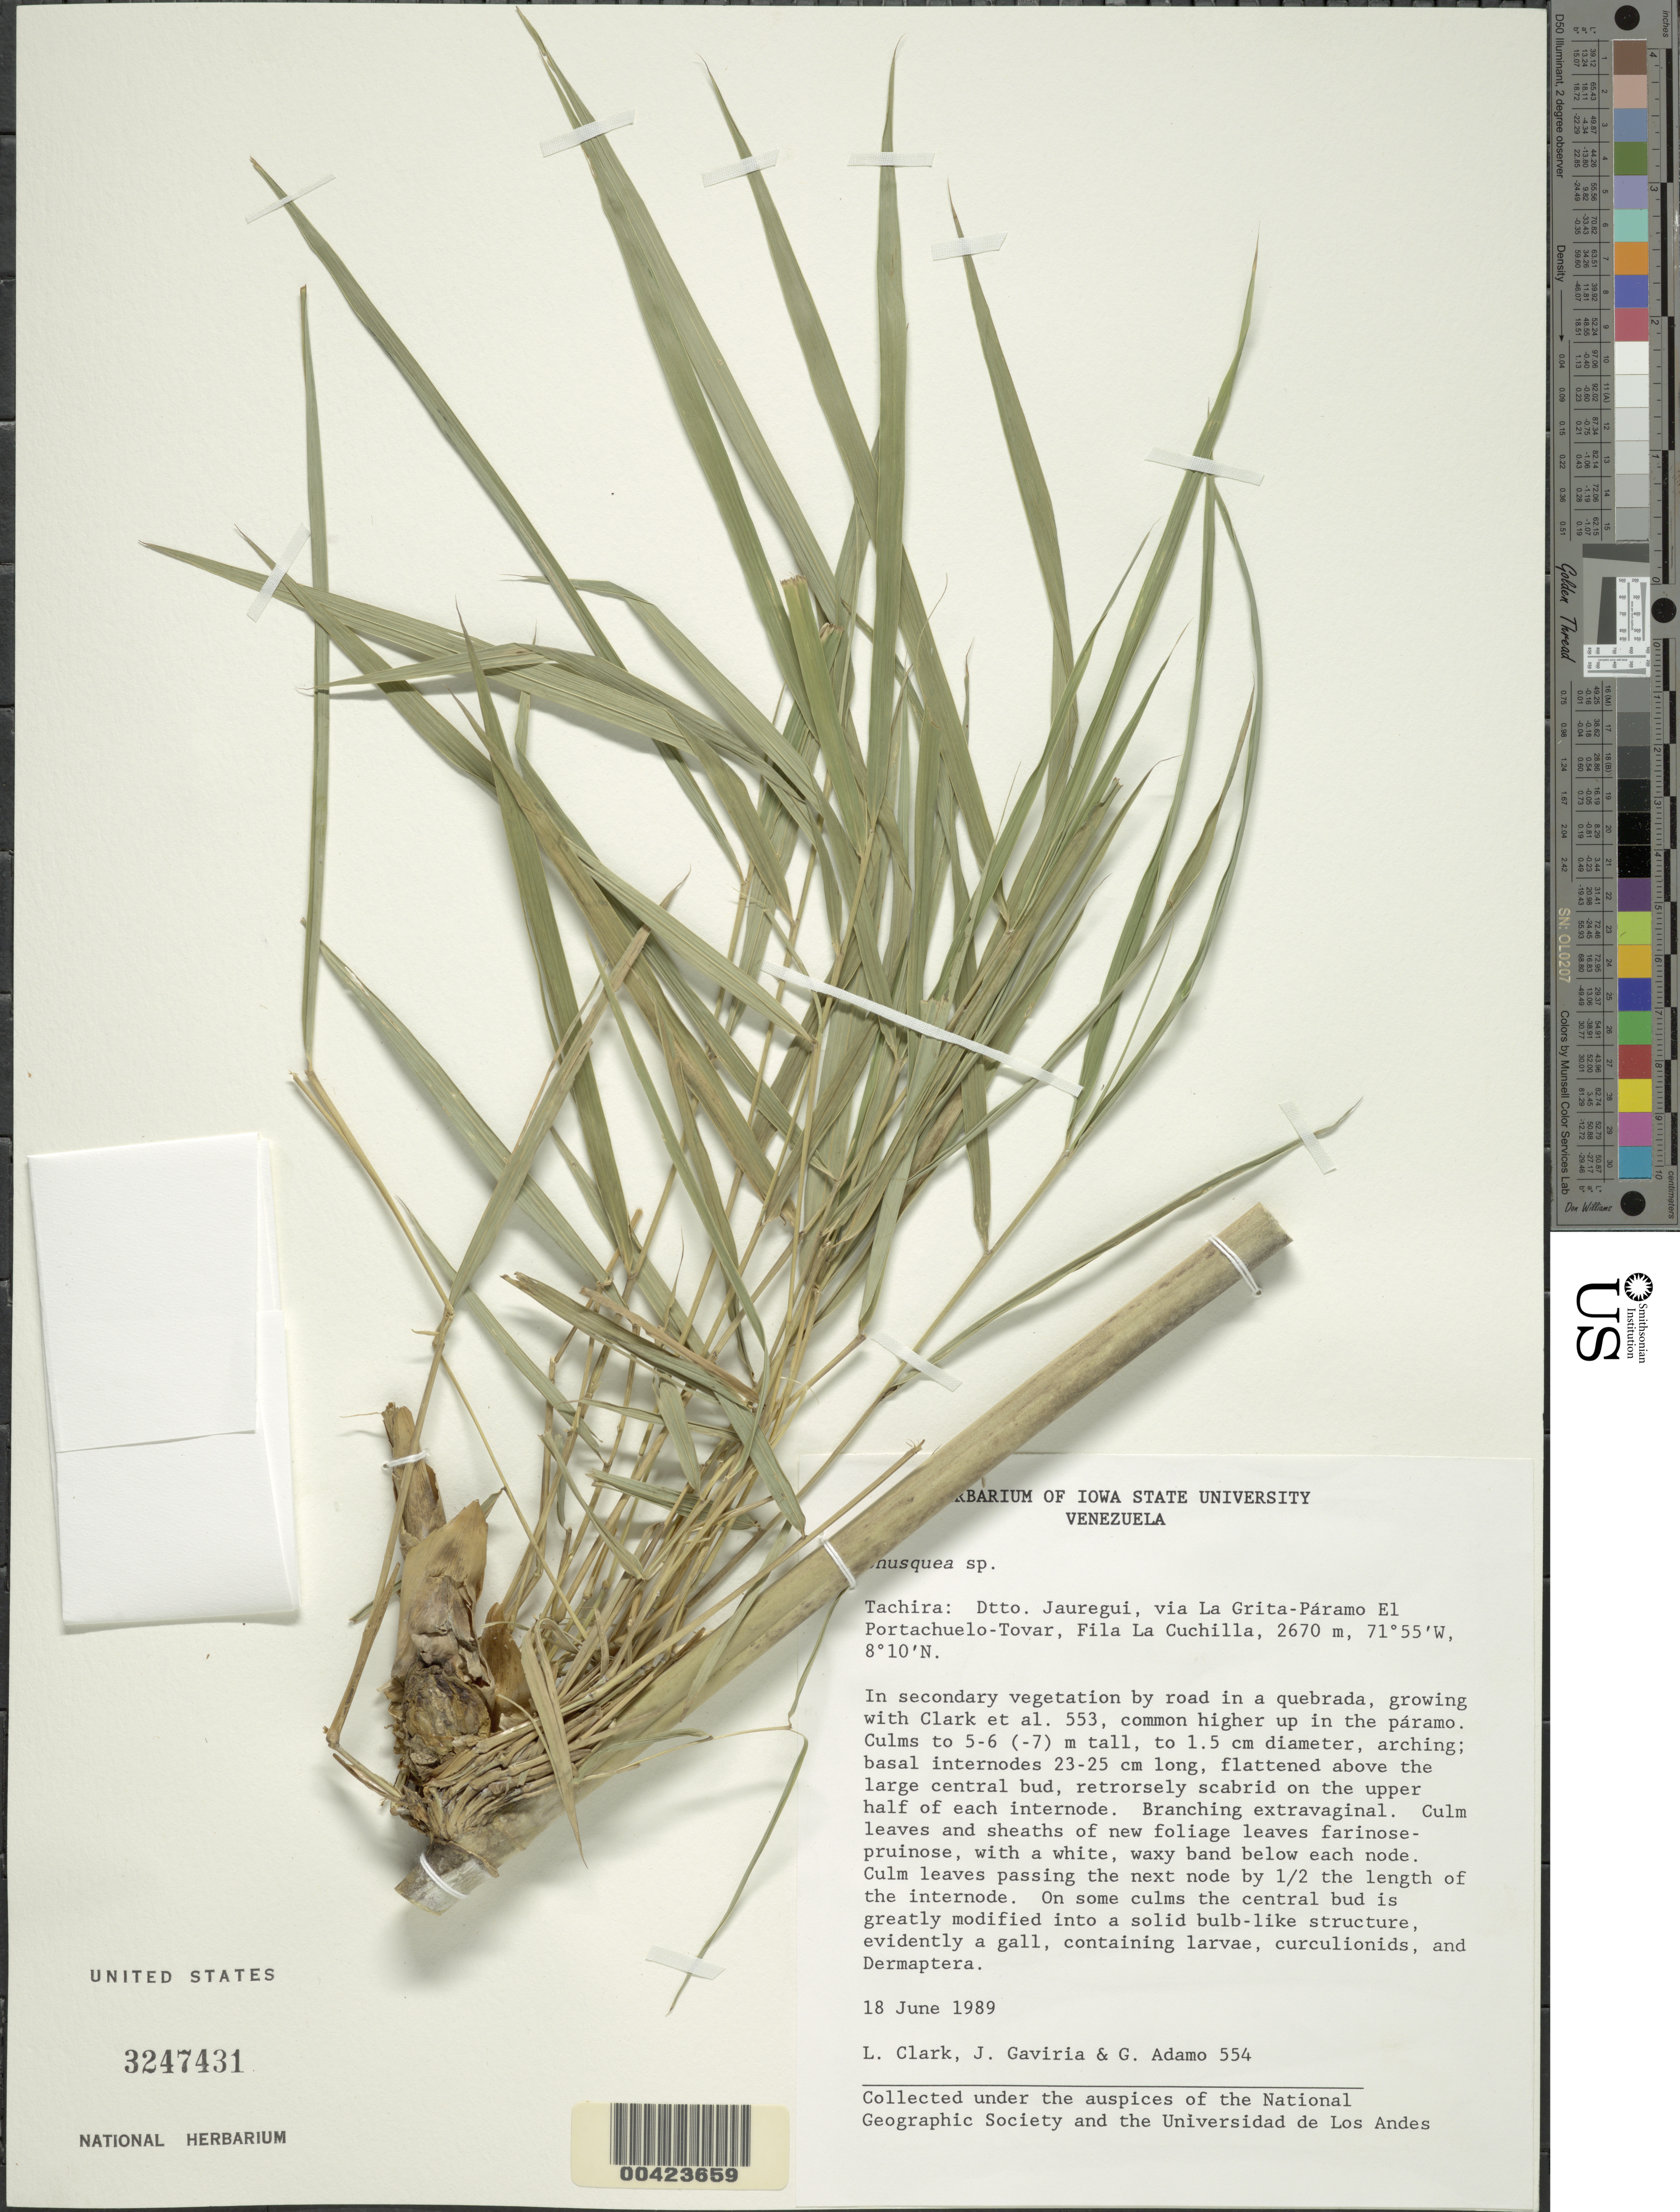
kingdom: Plantae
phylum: Tracheophyta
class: Liliopsida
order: Poales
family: Poaceae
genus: Chusquea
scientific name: Chusquea sp.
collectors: L. G. Clark, J. Gaviria & G. Adamo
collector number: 554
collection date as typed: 18 Jun 1989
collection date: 1989-06-18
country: Venezuela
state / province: Mérida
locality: Fila la cuchilla; via la grita-paramo el portachuelo-tovar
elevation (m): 2670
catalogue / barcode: US 3247431